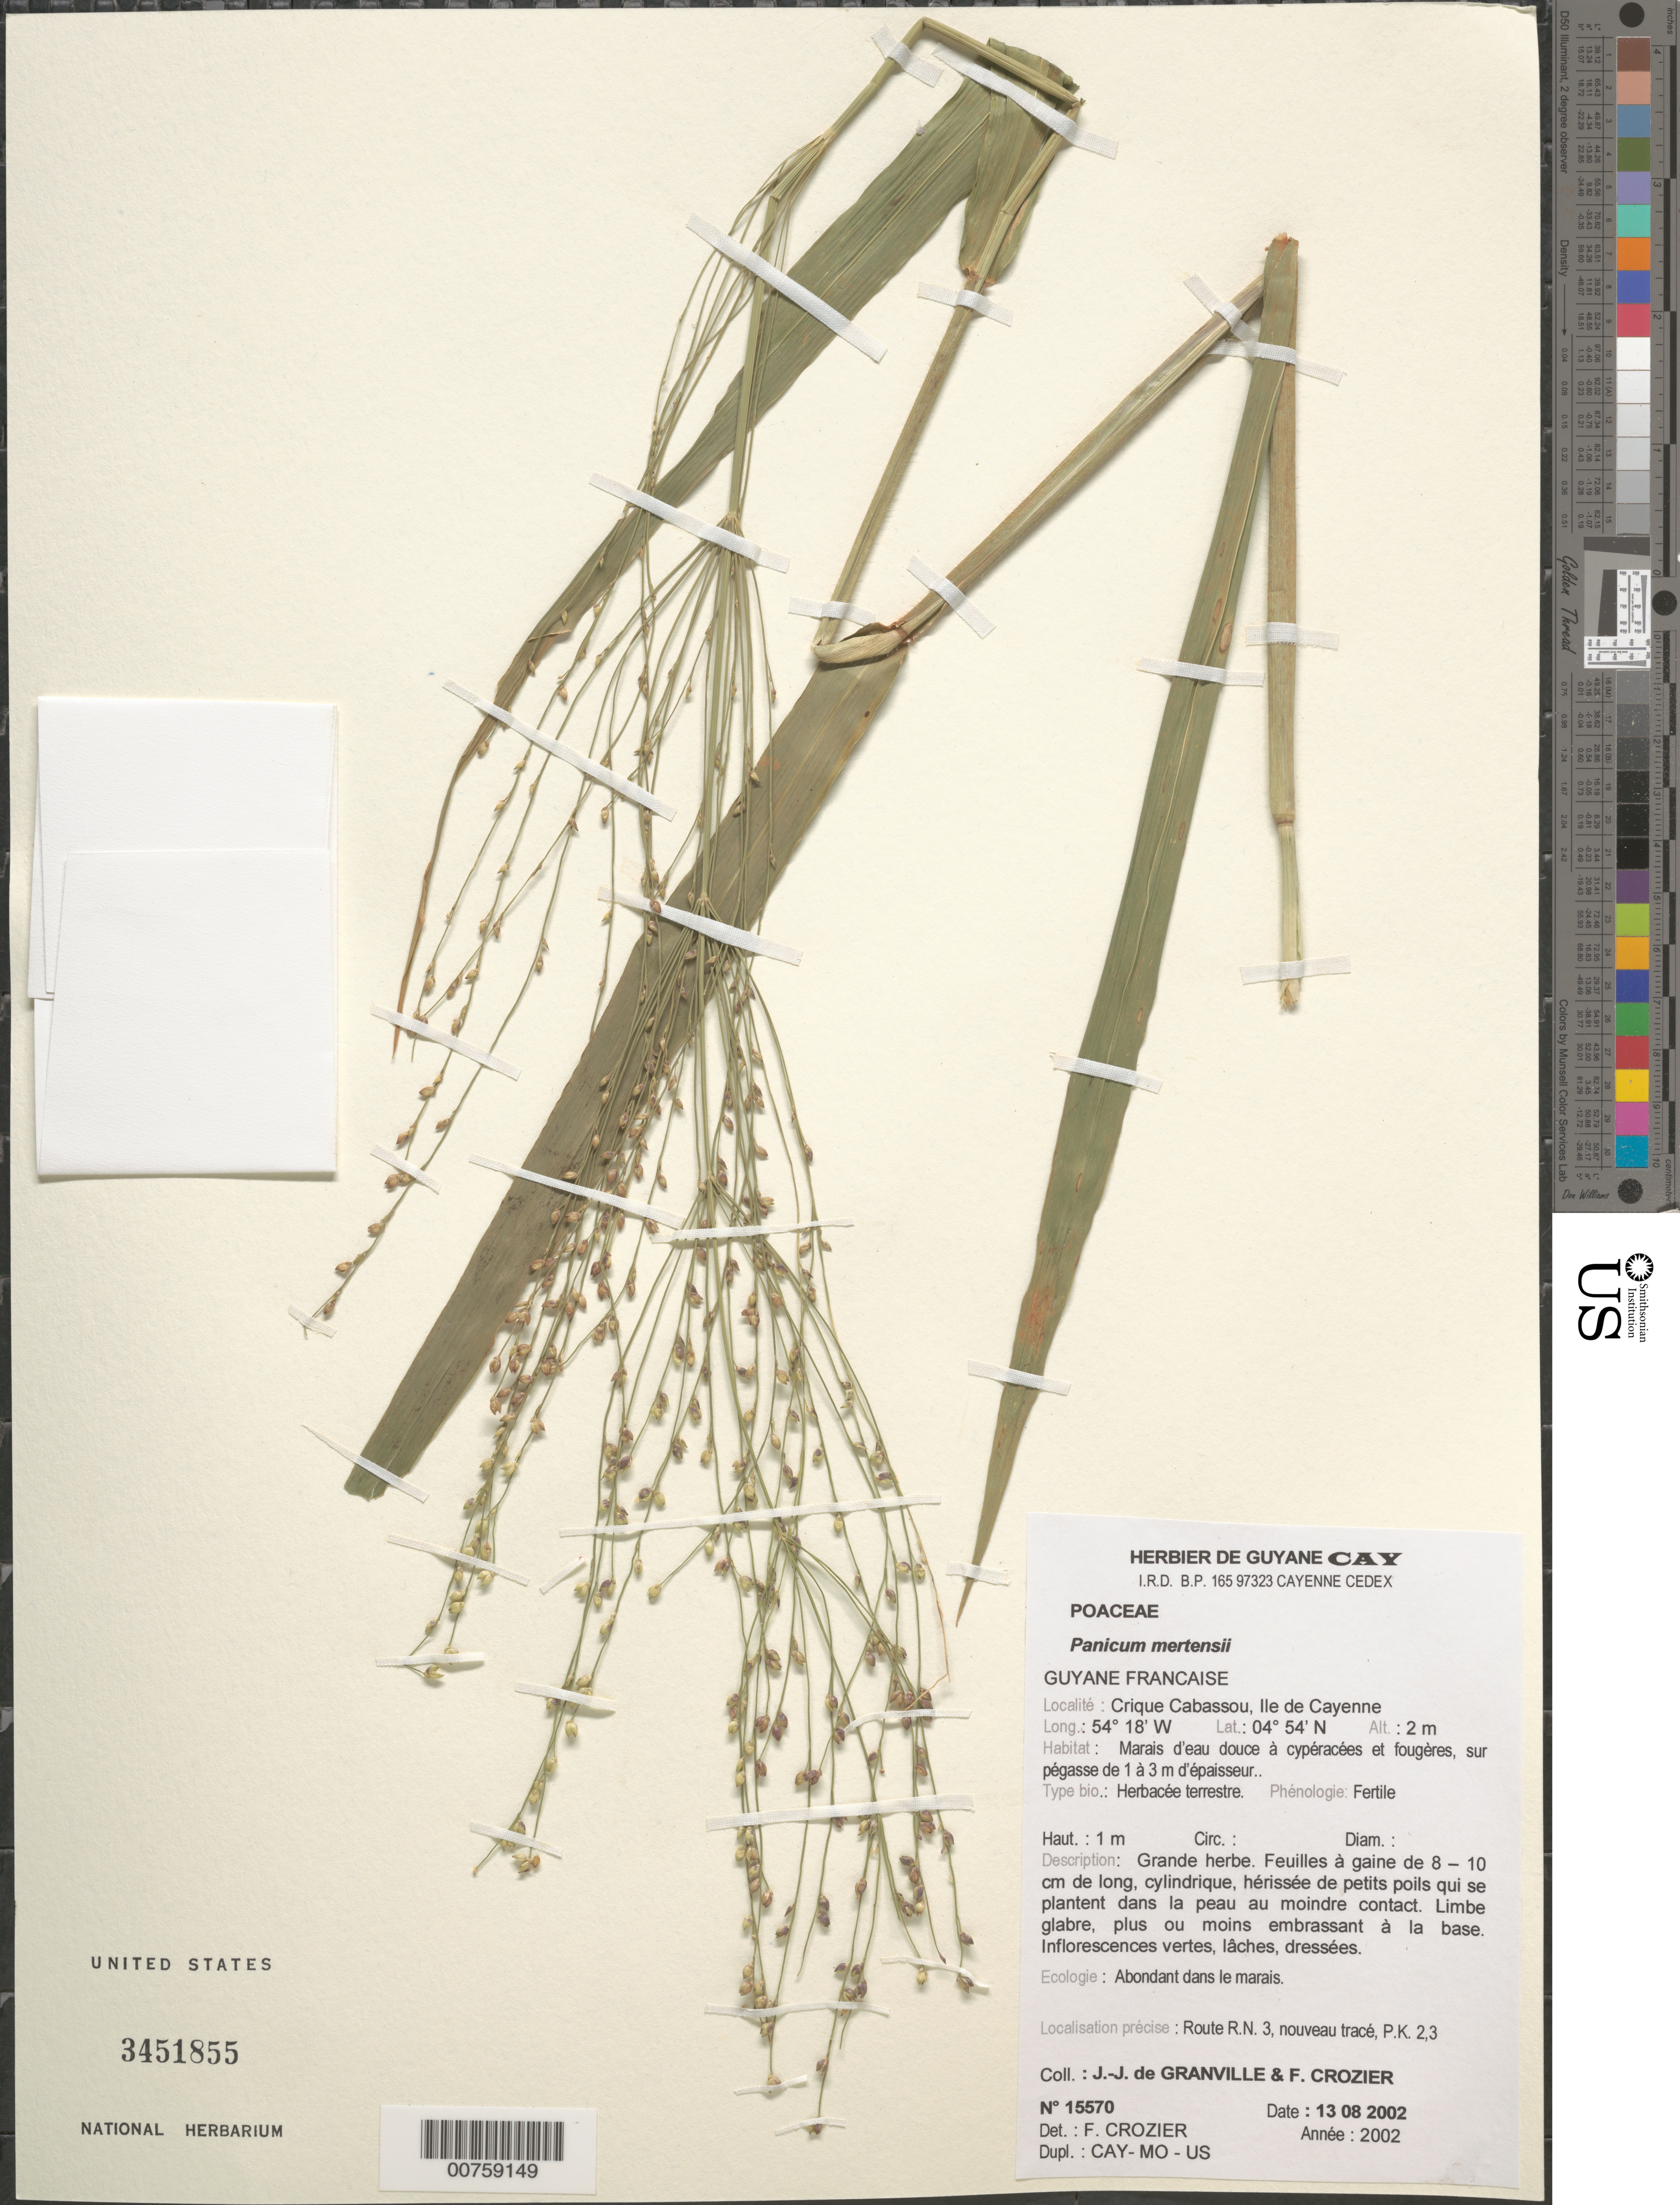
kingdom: Plantae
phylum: Tracheophyta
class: Liliopsida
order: Poales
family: Poaceae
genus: Stephostachys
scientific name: Stephostachys mertensii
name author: (Roth) Zuloaga & Marrone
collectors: J.-J. de Granville & F. Crozier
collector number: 15570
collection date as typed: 13-Aug-02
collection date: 2002-08-13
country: French Guiana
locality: Crique Cabassou, Ile de Cayenne, Route R.N. 3, nouveau trace, PK 2.3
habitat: Marais d'eau douce a cyperacees et fougeres, sur pegasse de 1-3 m d'epaisseur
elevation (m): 2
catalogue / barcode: US 3451855